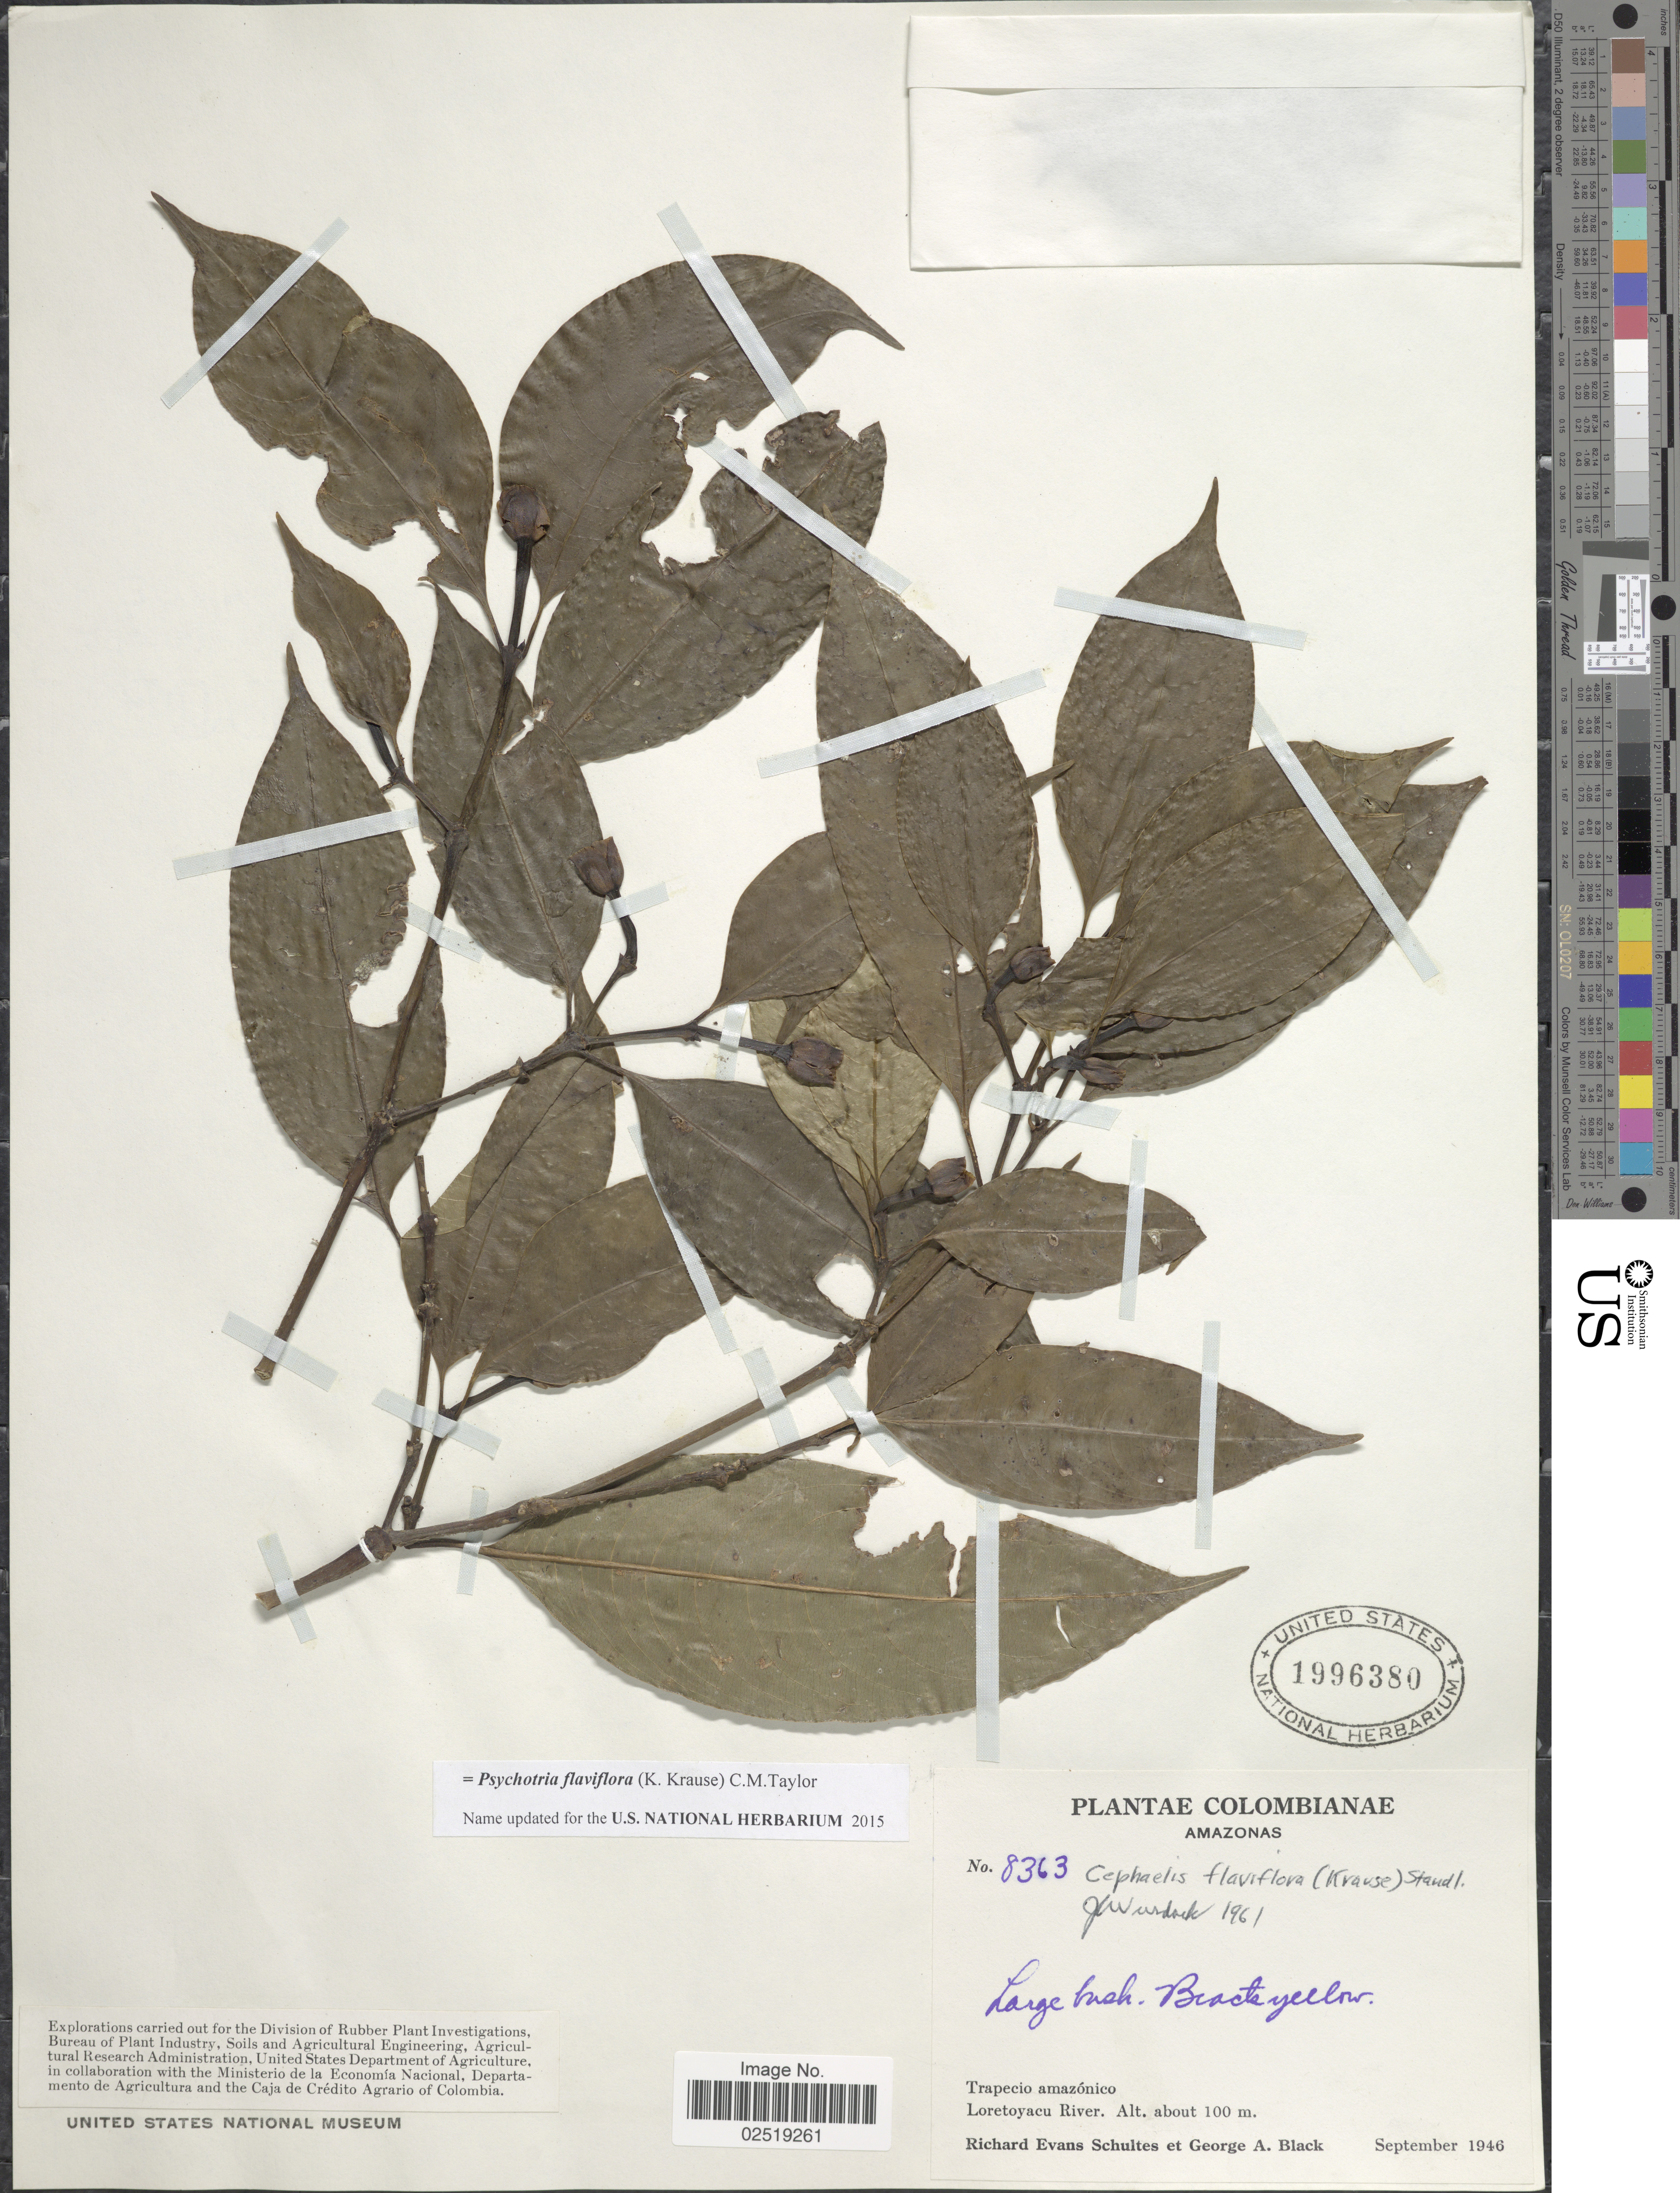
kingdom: Plantae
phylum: Tracheophyta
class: Magnoliopsida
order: Gentianales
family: Rubiaceae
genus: Psychotria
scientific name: Psychotria flaviflora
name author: (K. Krause) C.M. Taylor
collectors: R. E. Schultes & G. A. Black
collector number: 8363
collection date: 1946-09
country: Colombia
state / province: Amazônas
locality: Trapecio amazonico. Loretoyacu River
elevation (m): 100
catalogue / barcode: US 1996380